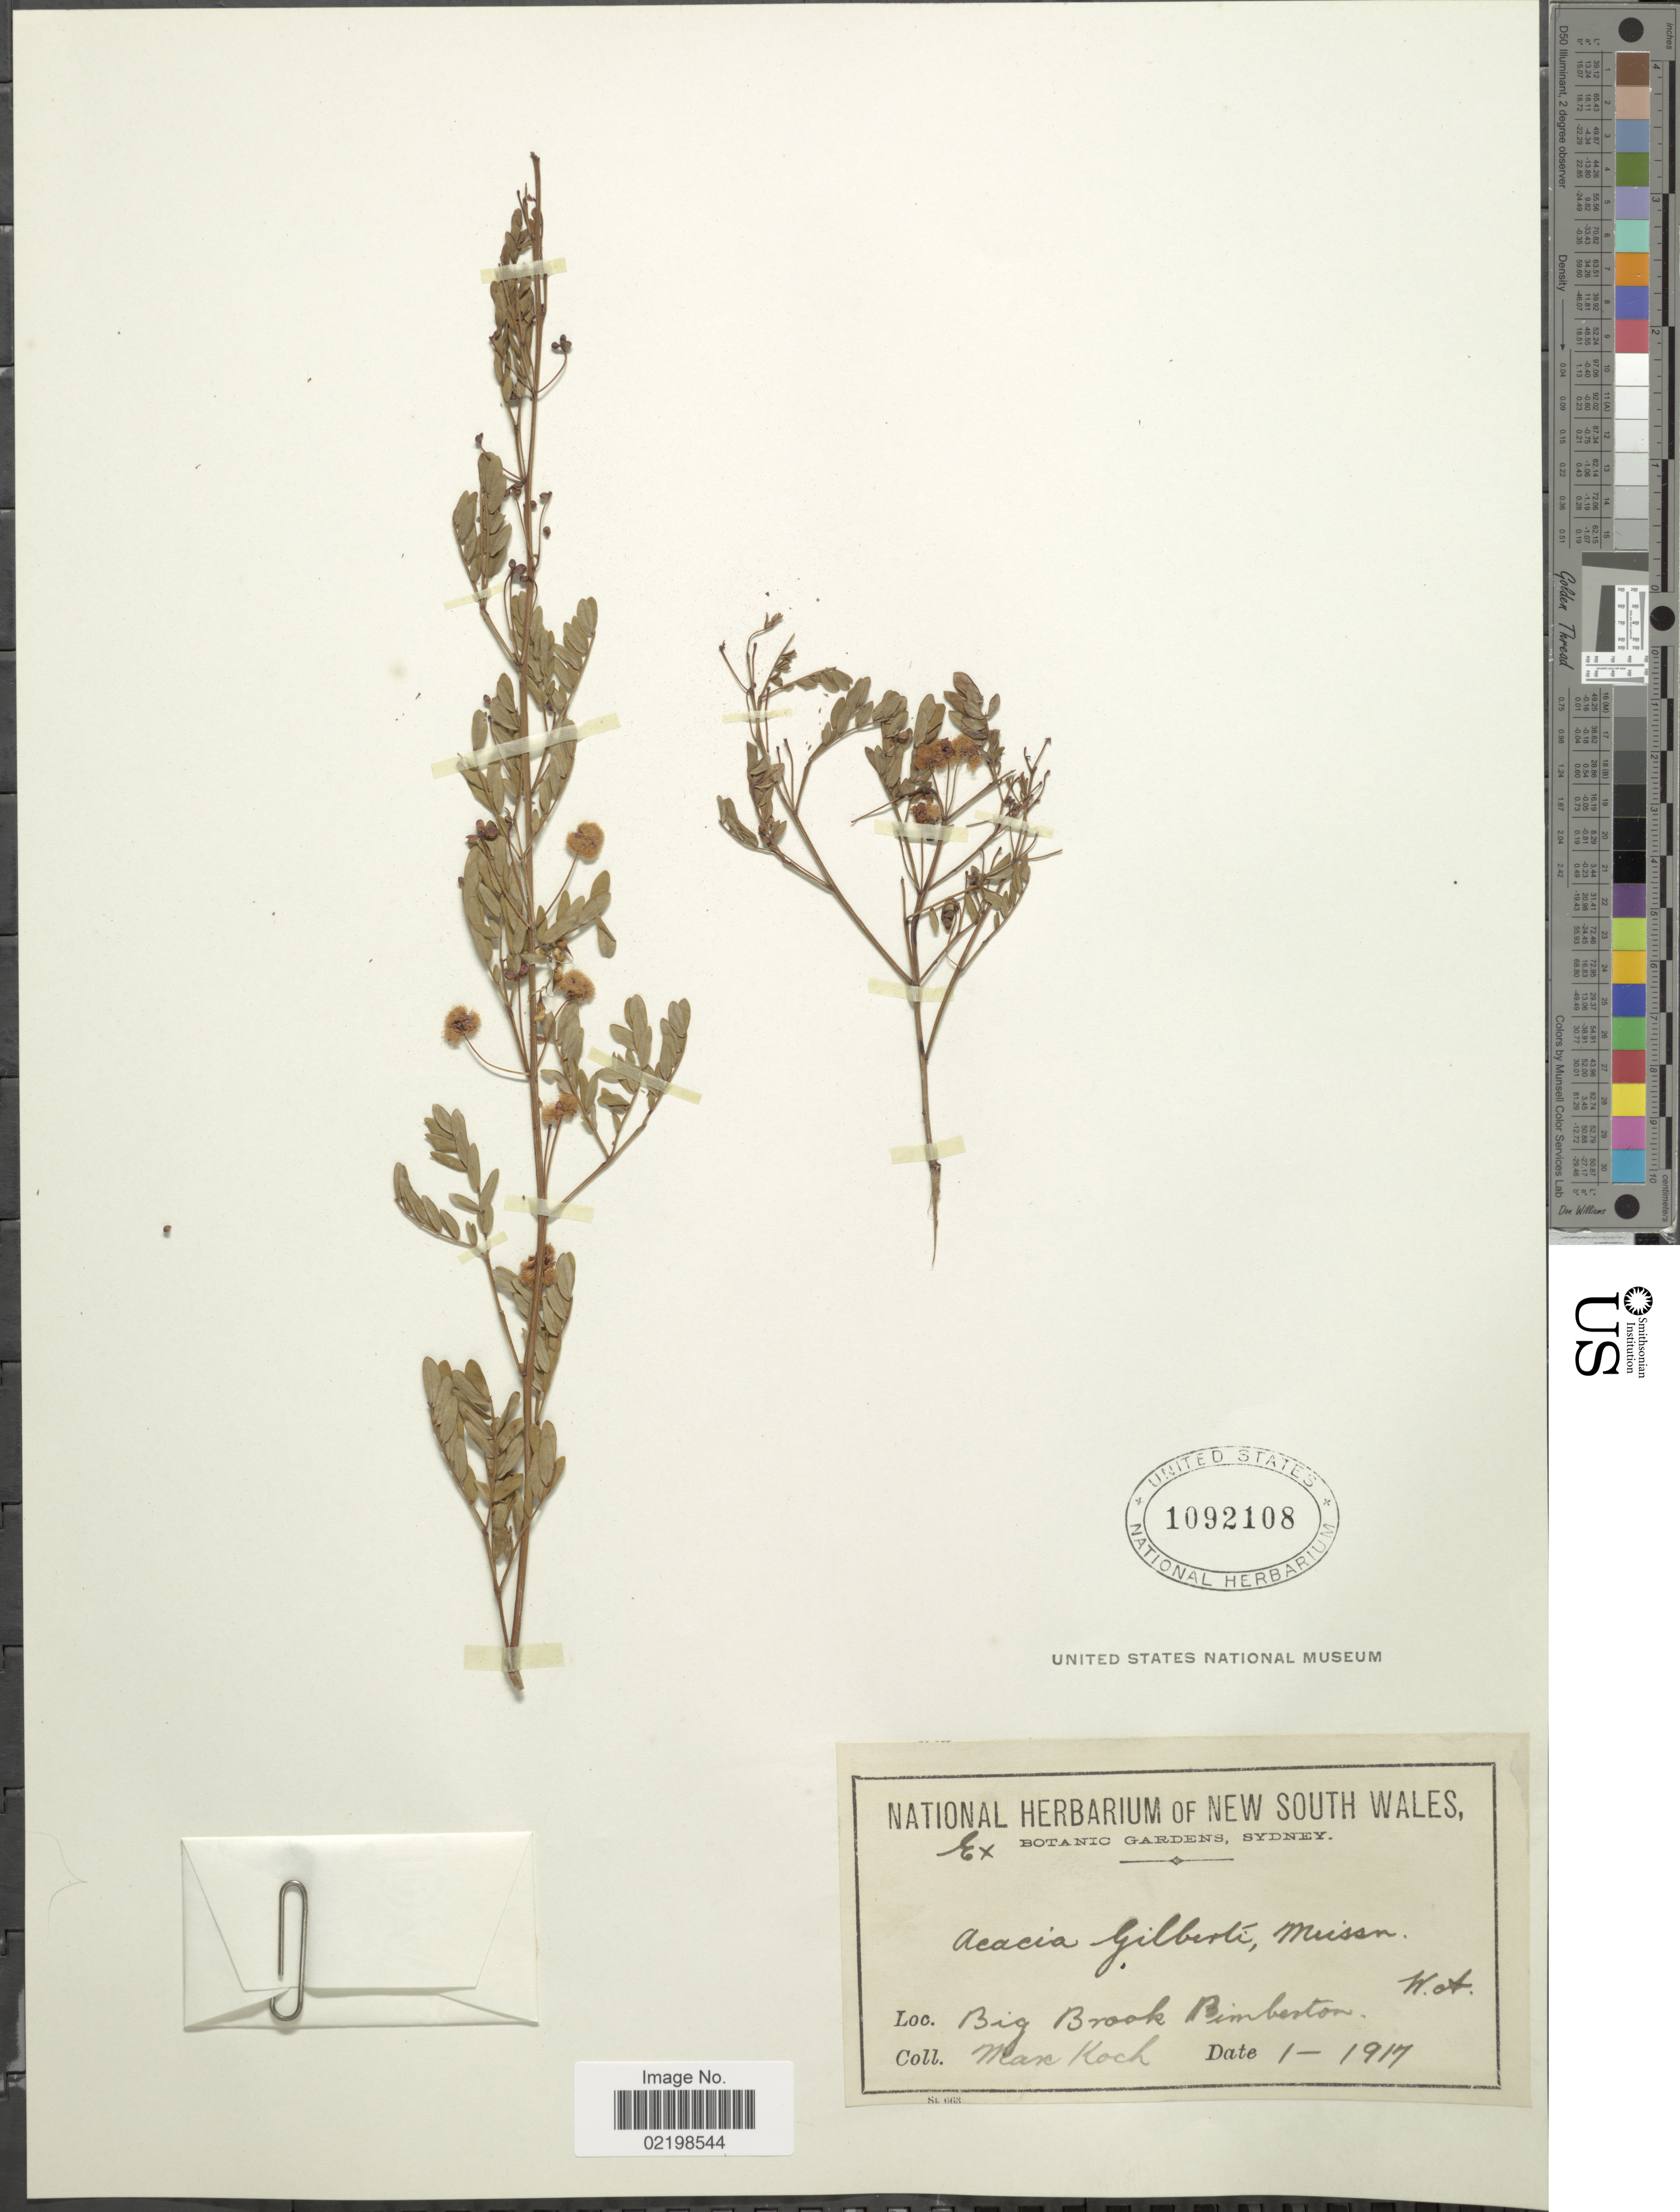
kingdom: Plantae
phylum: Tracheophyta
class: Magnoliopsida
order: Fabales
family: Fabaceae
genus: Acacia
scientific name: Acacia gilberti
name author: Meisn.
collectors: M. Koch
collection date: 1917-01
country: Australia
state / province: Western Australia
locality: Big Brook, Bimberton, W.A.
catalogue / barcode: US 1092108